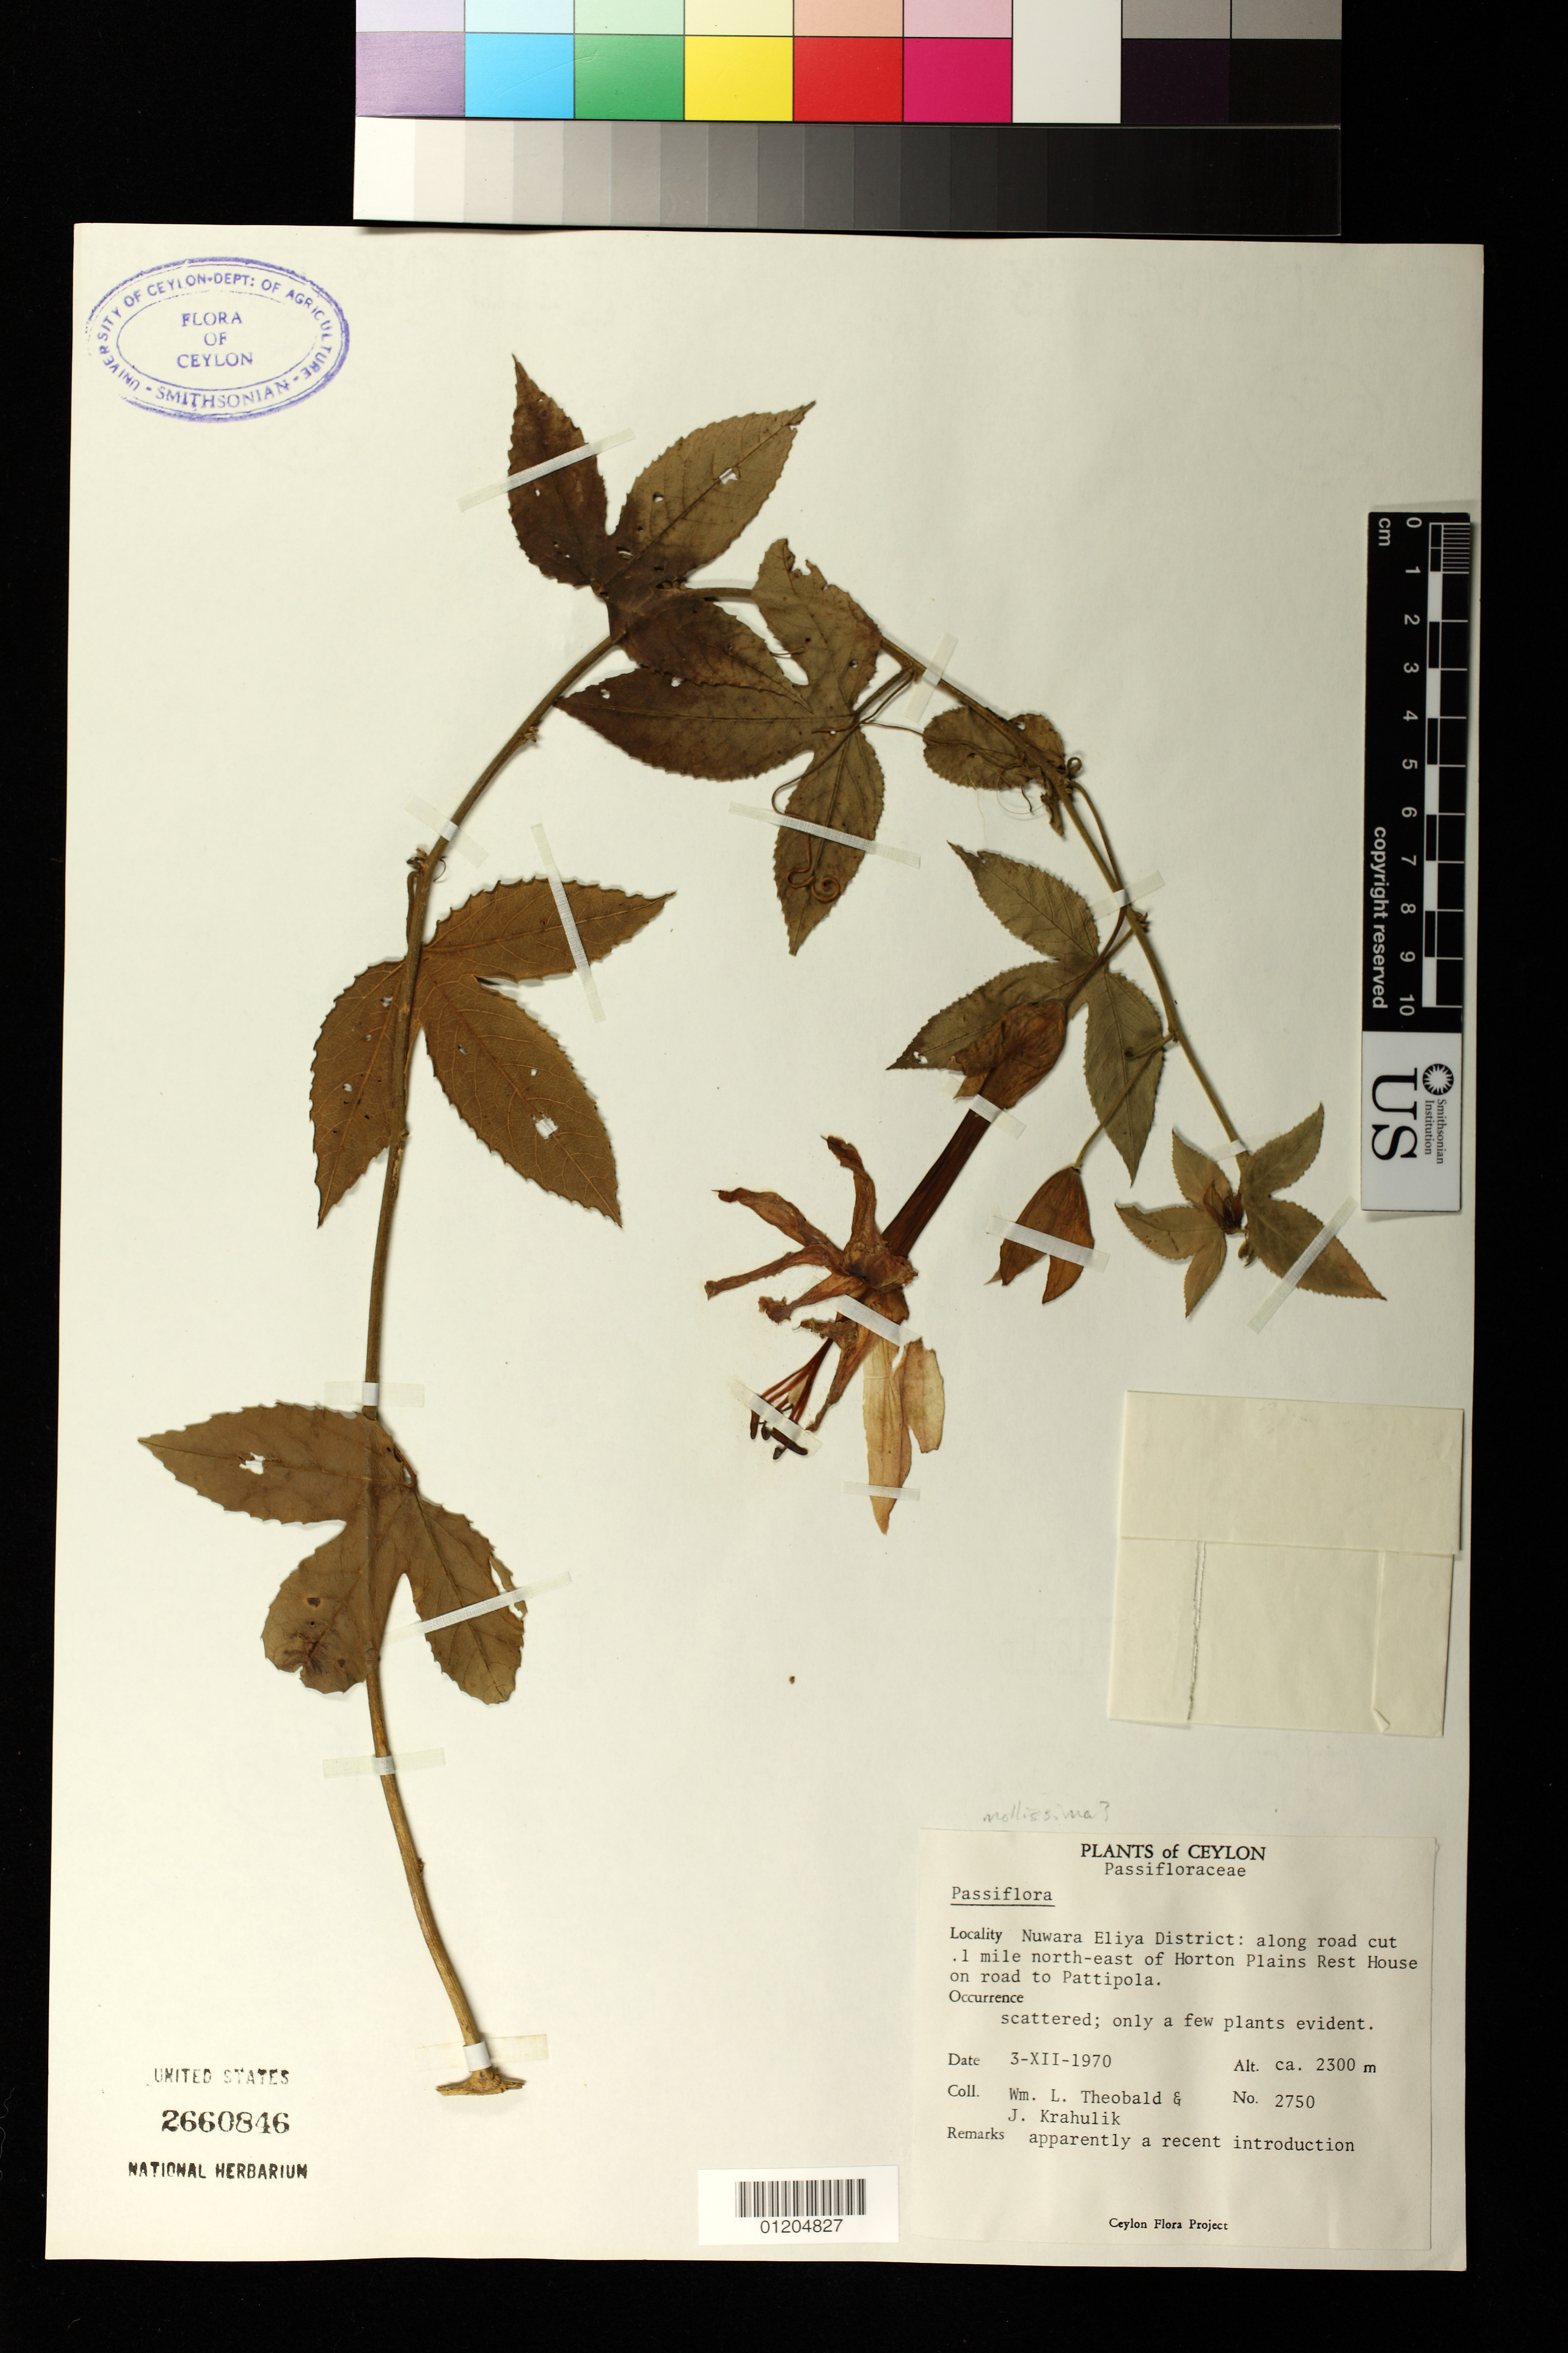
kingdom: Plantae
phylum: Tracheophyta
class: Magnoliopsida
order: Malpighiales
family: Passifloraceae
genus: Passiflora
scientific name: Passiflora mollissima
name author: (Kunth) L.H. Bailey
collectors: W. L. Theobald & J. Krahulik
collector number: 2750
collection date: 1970-12-03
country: Sri Lanka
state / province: Central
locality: Nuwara Eliya District: along road cut .1 mile north-east of Horton Plains Rest House on road to Pattipola.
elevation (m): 2300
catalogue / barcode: US 2660846